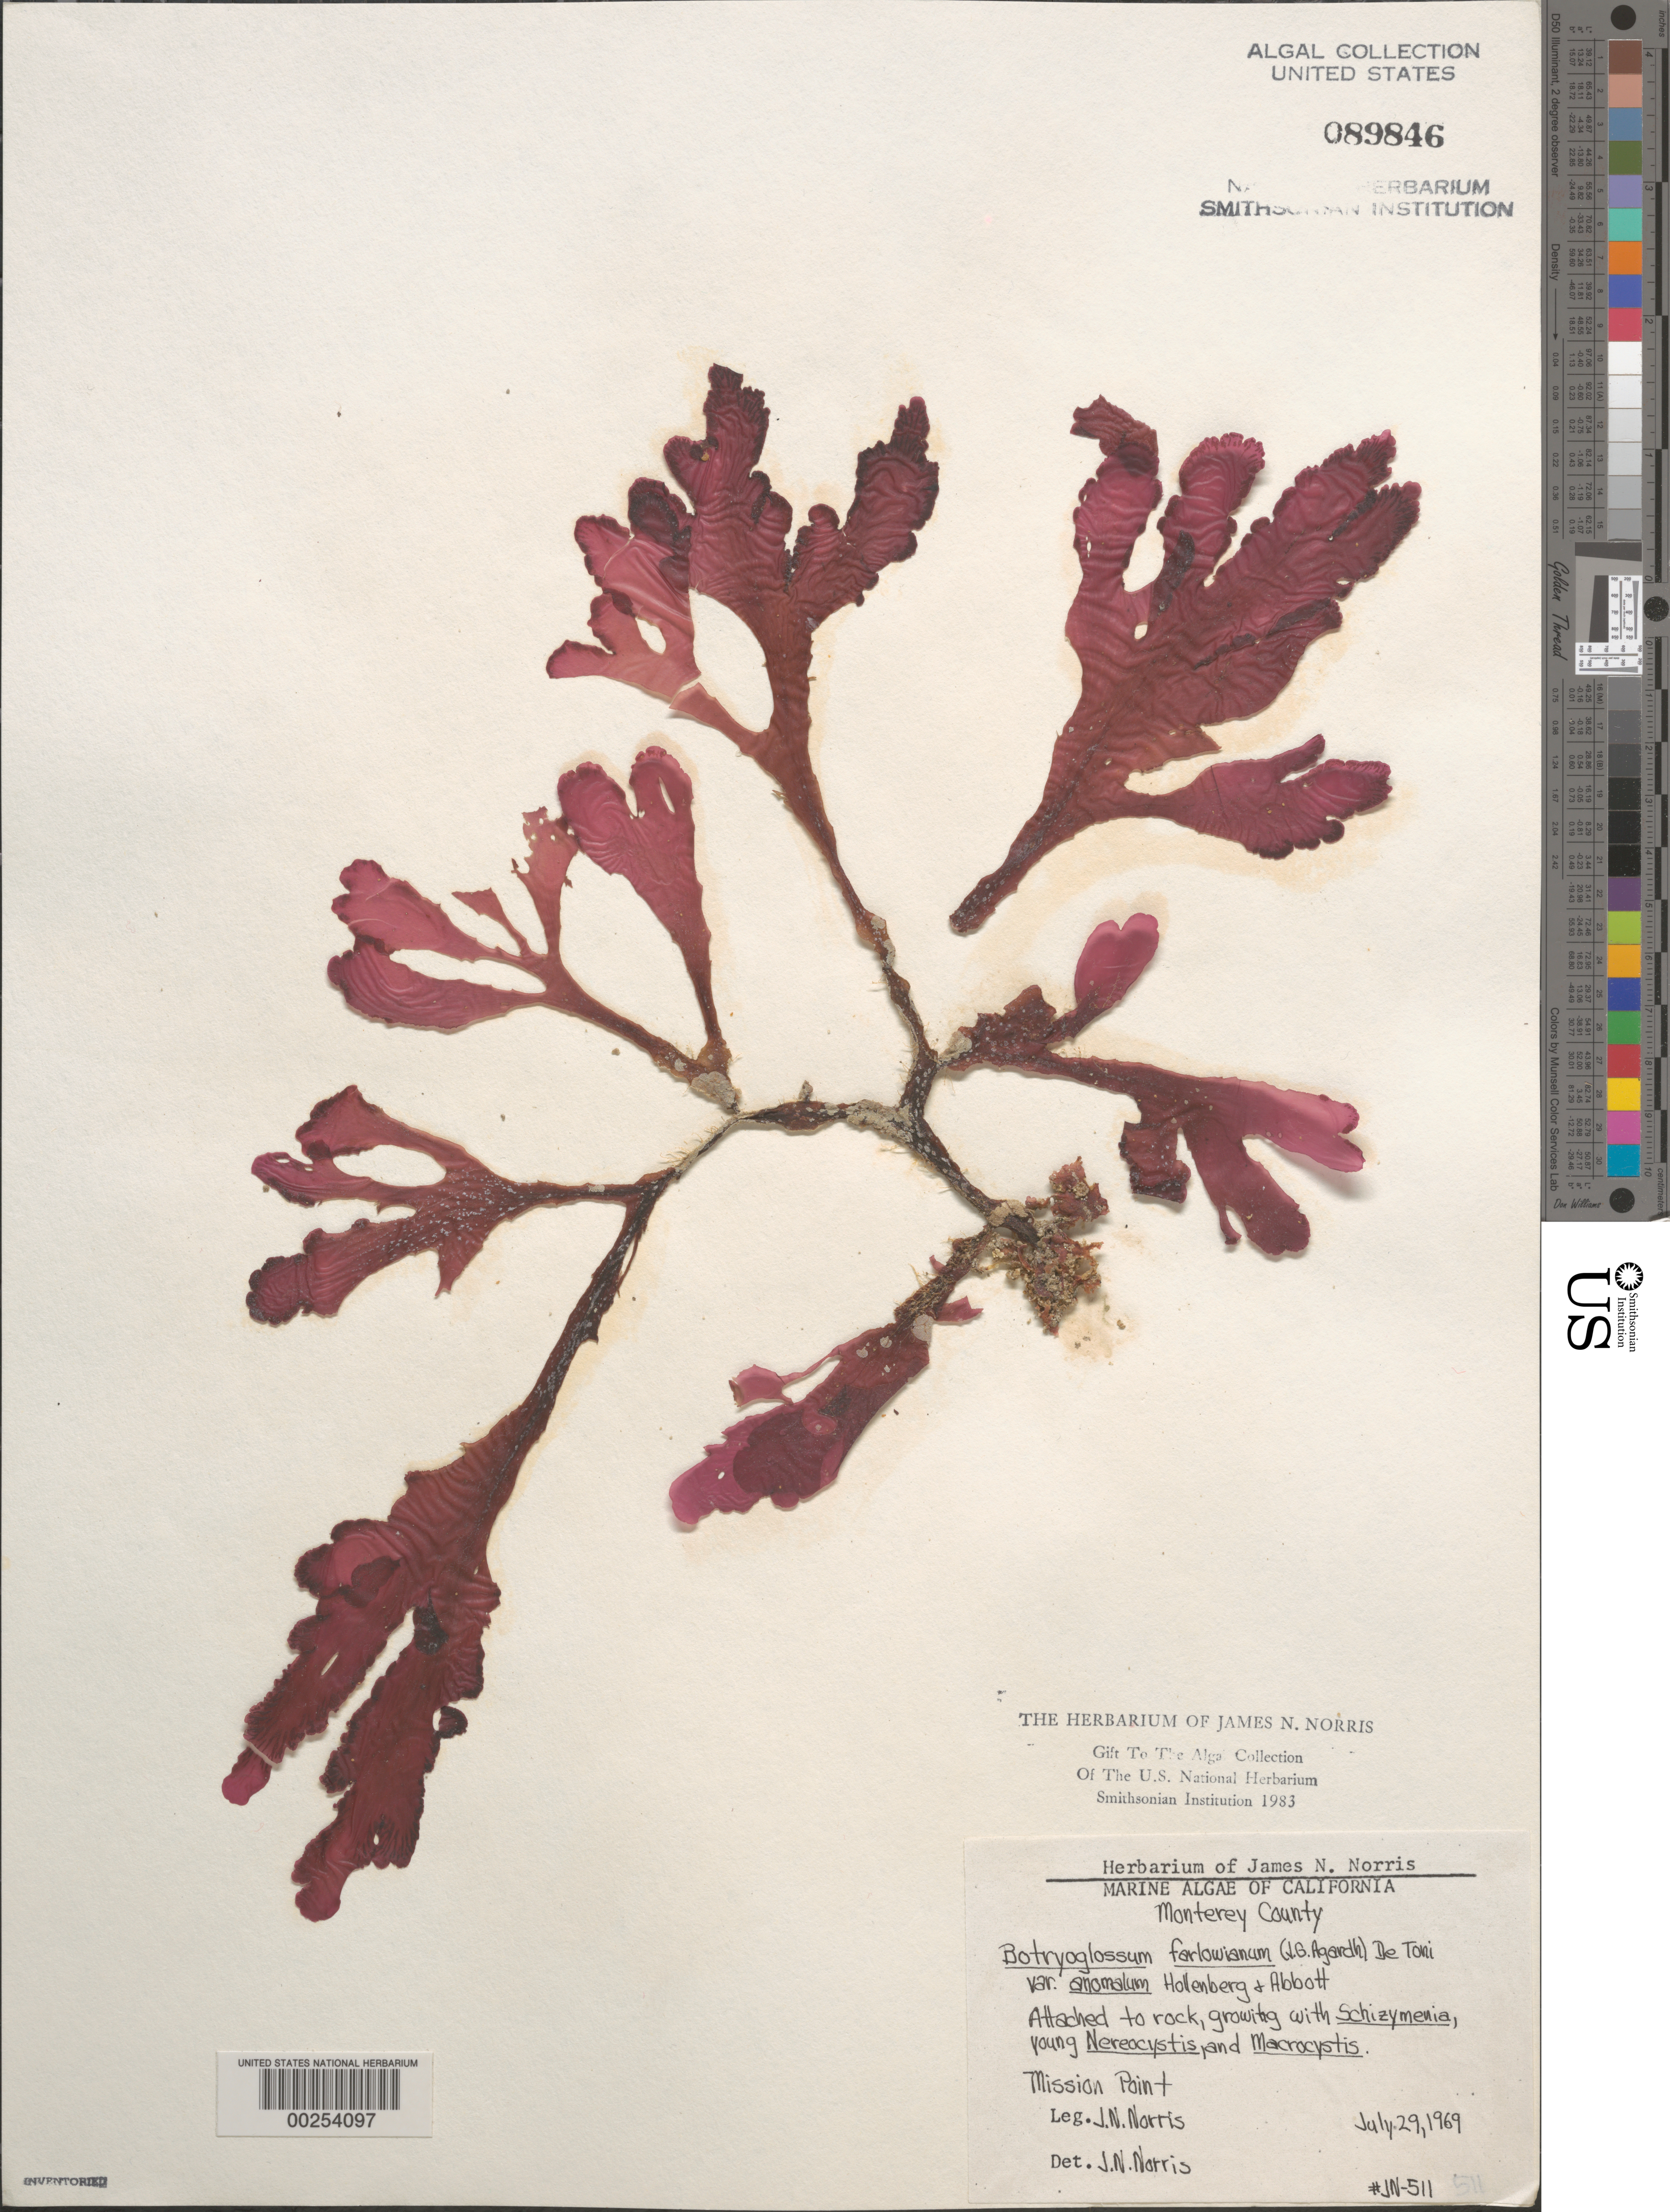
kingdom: Plantae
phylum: Rhodophyta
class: Florideophyceae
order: Ceramiales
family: Delesseriaceae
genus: Botryoglossum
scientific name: Botryoglossum farlowianum var. anomalum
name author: Hollenb. & I.A. Abbott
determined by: Norris, James N.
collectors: J. N. Norris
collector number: JN-511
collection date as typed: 29 Jul 1969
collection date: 1969-07-29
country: United States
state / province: California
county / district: Monterey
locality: Mission Point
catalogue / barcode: US 89846